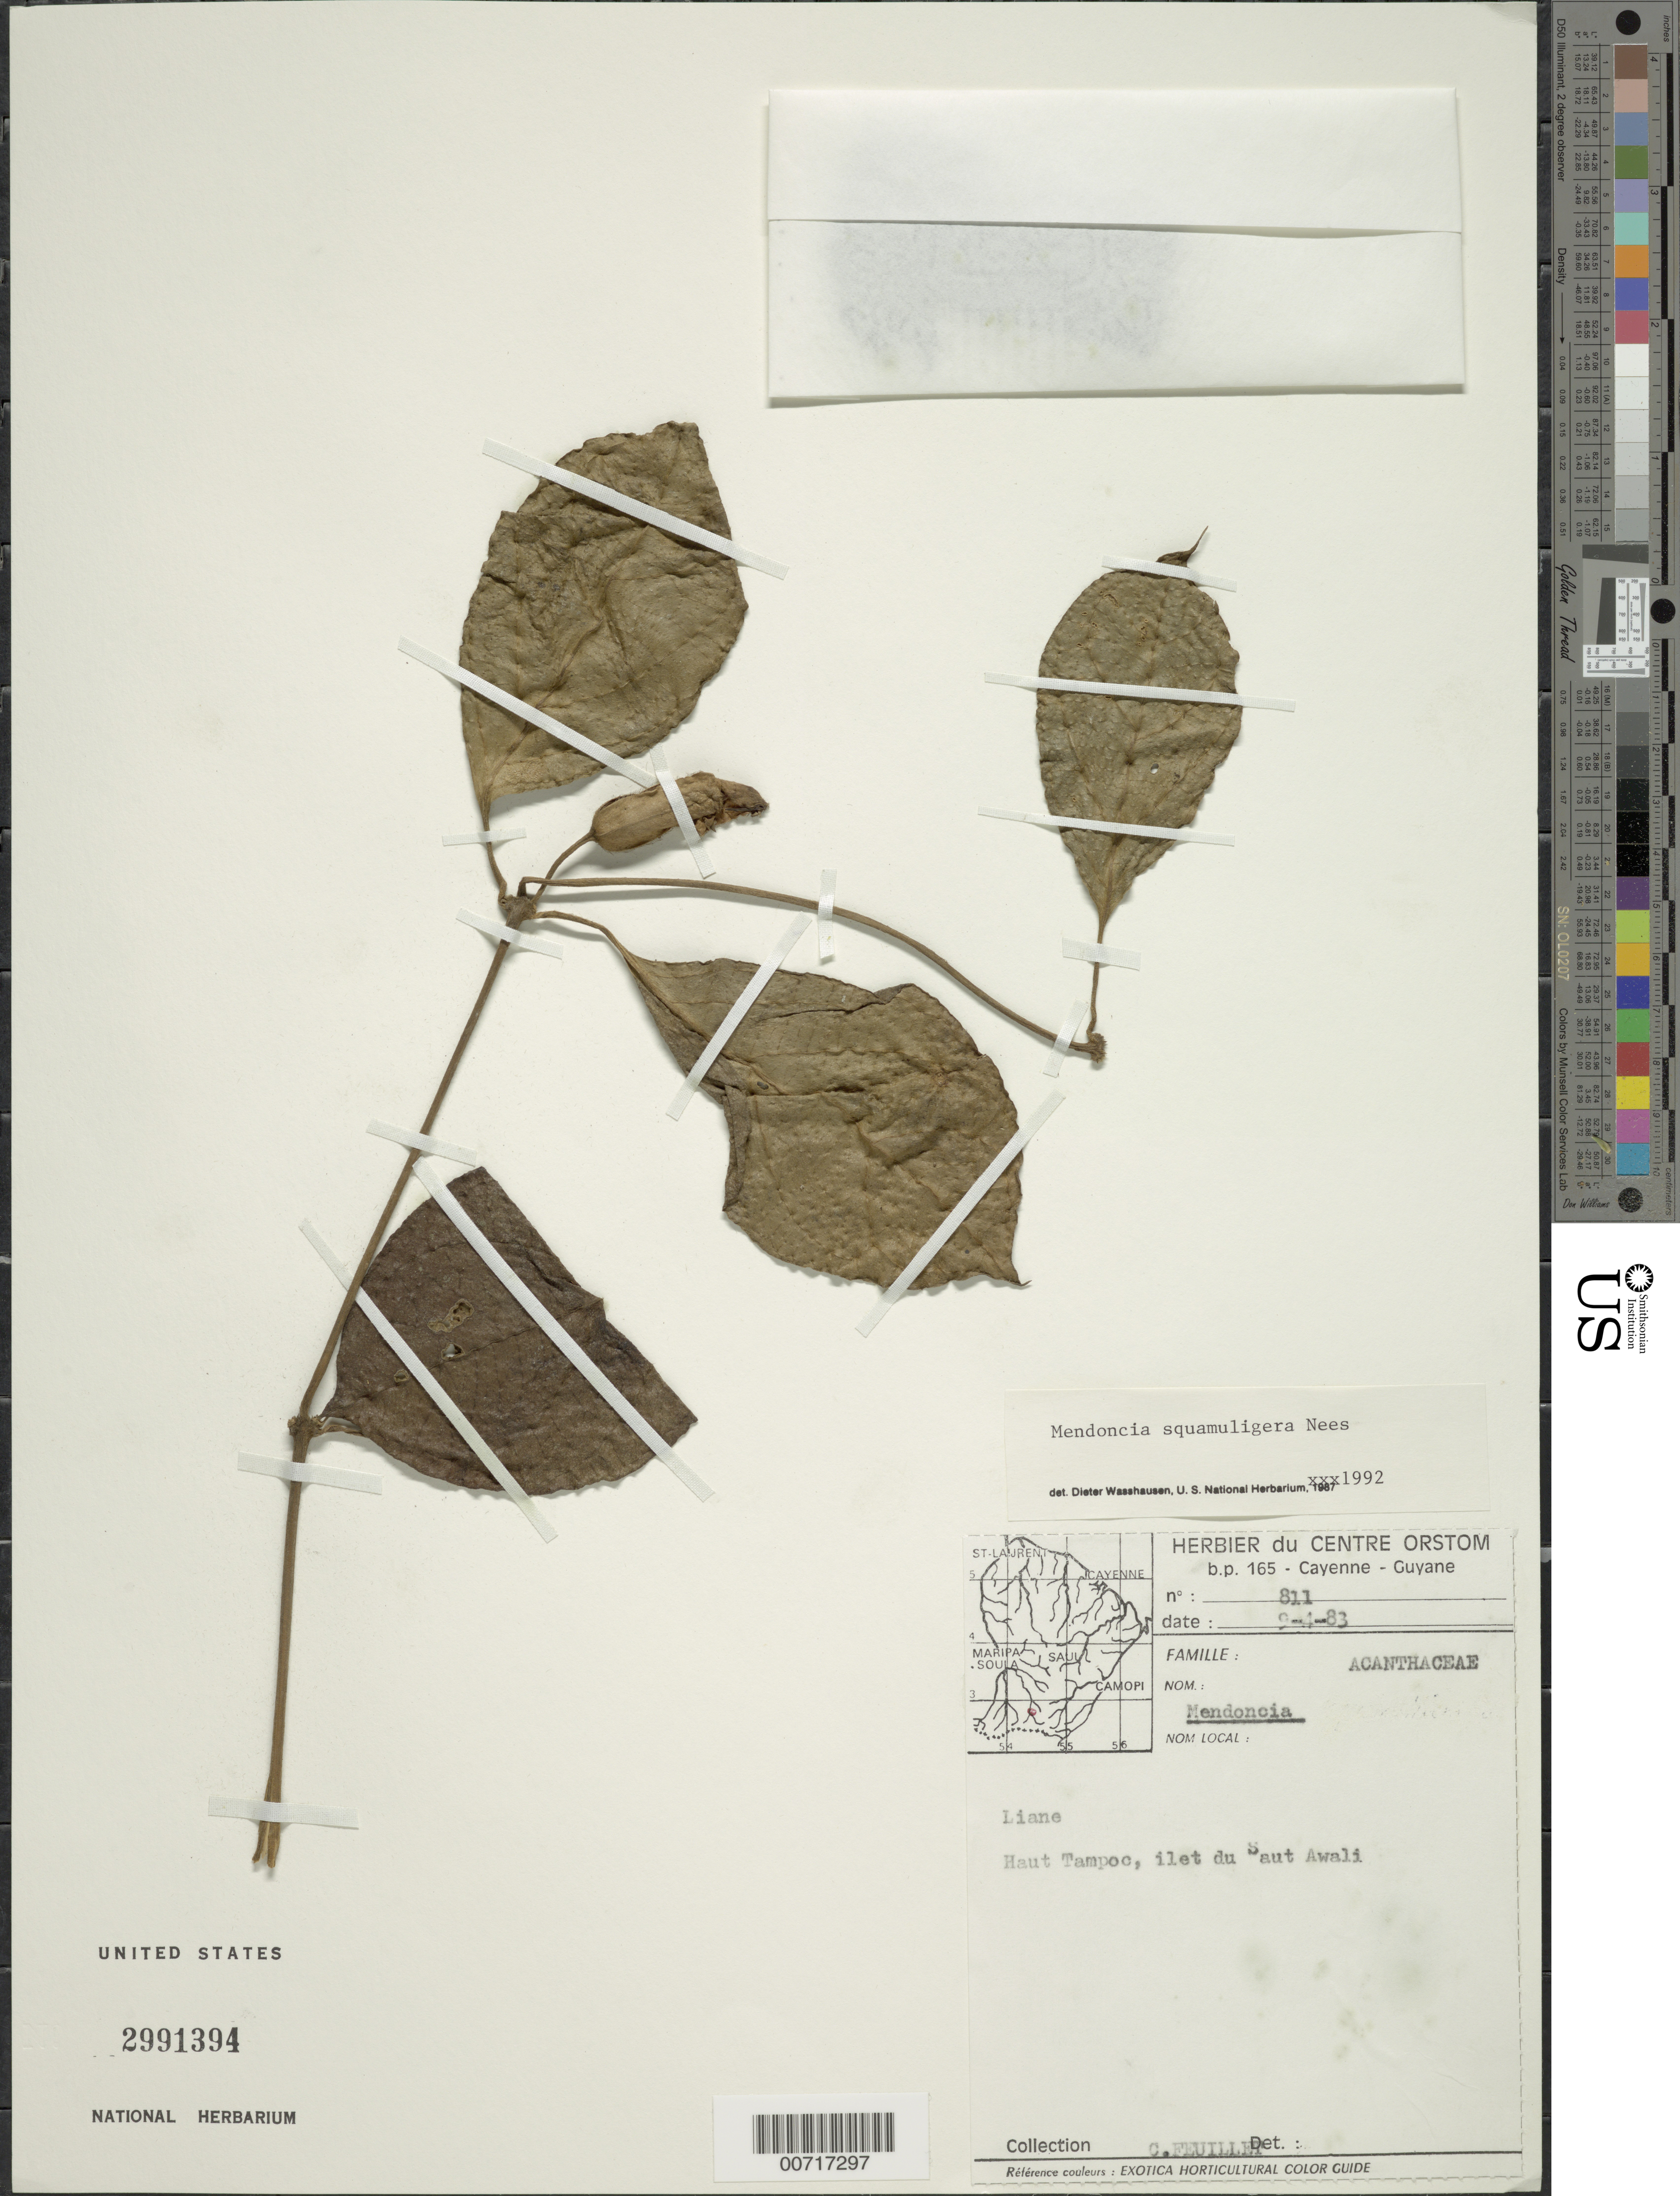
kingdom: Plantae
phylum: Tracheophyta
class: Magnoliopsida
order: Lamiales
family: Acanthaceae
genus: Mendoncia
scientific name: Mendoncia squamuligera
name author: Nees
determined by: Wasshausen, Dieter C., (BOT), Smithsonian Institution - National Museum of Natural History (UNITED STATES)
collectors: C. Feuillet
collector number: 811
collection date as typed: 9-Apr-83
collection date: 1983-04-09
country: French Guiana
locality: Haut Tampoc, Awali Soula, ilet du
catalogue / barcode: US 2991394